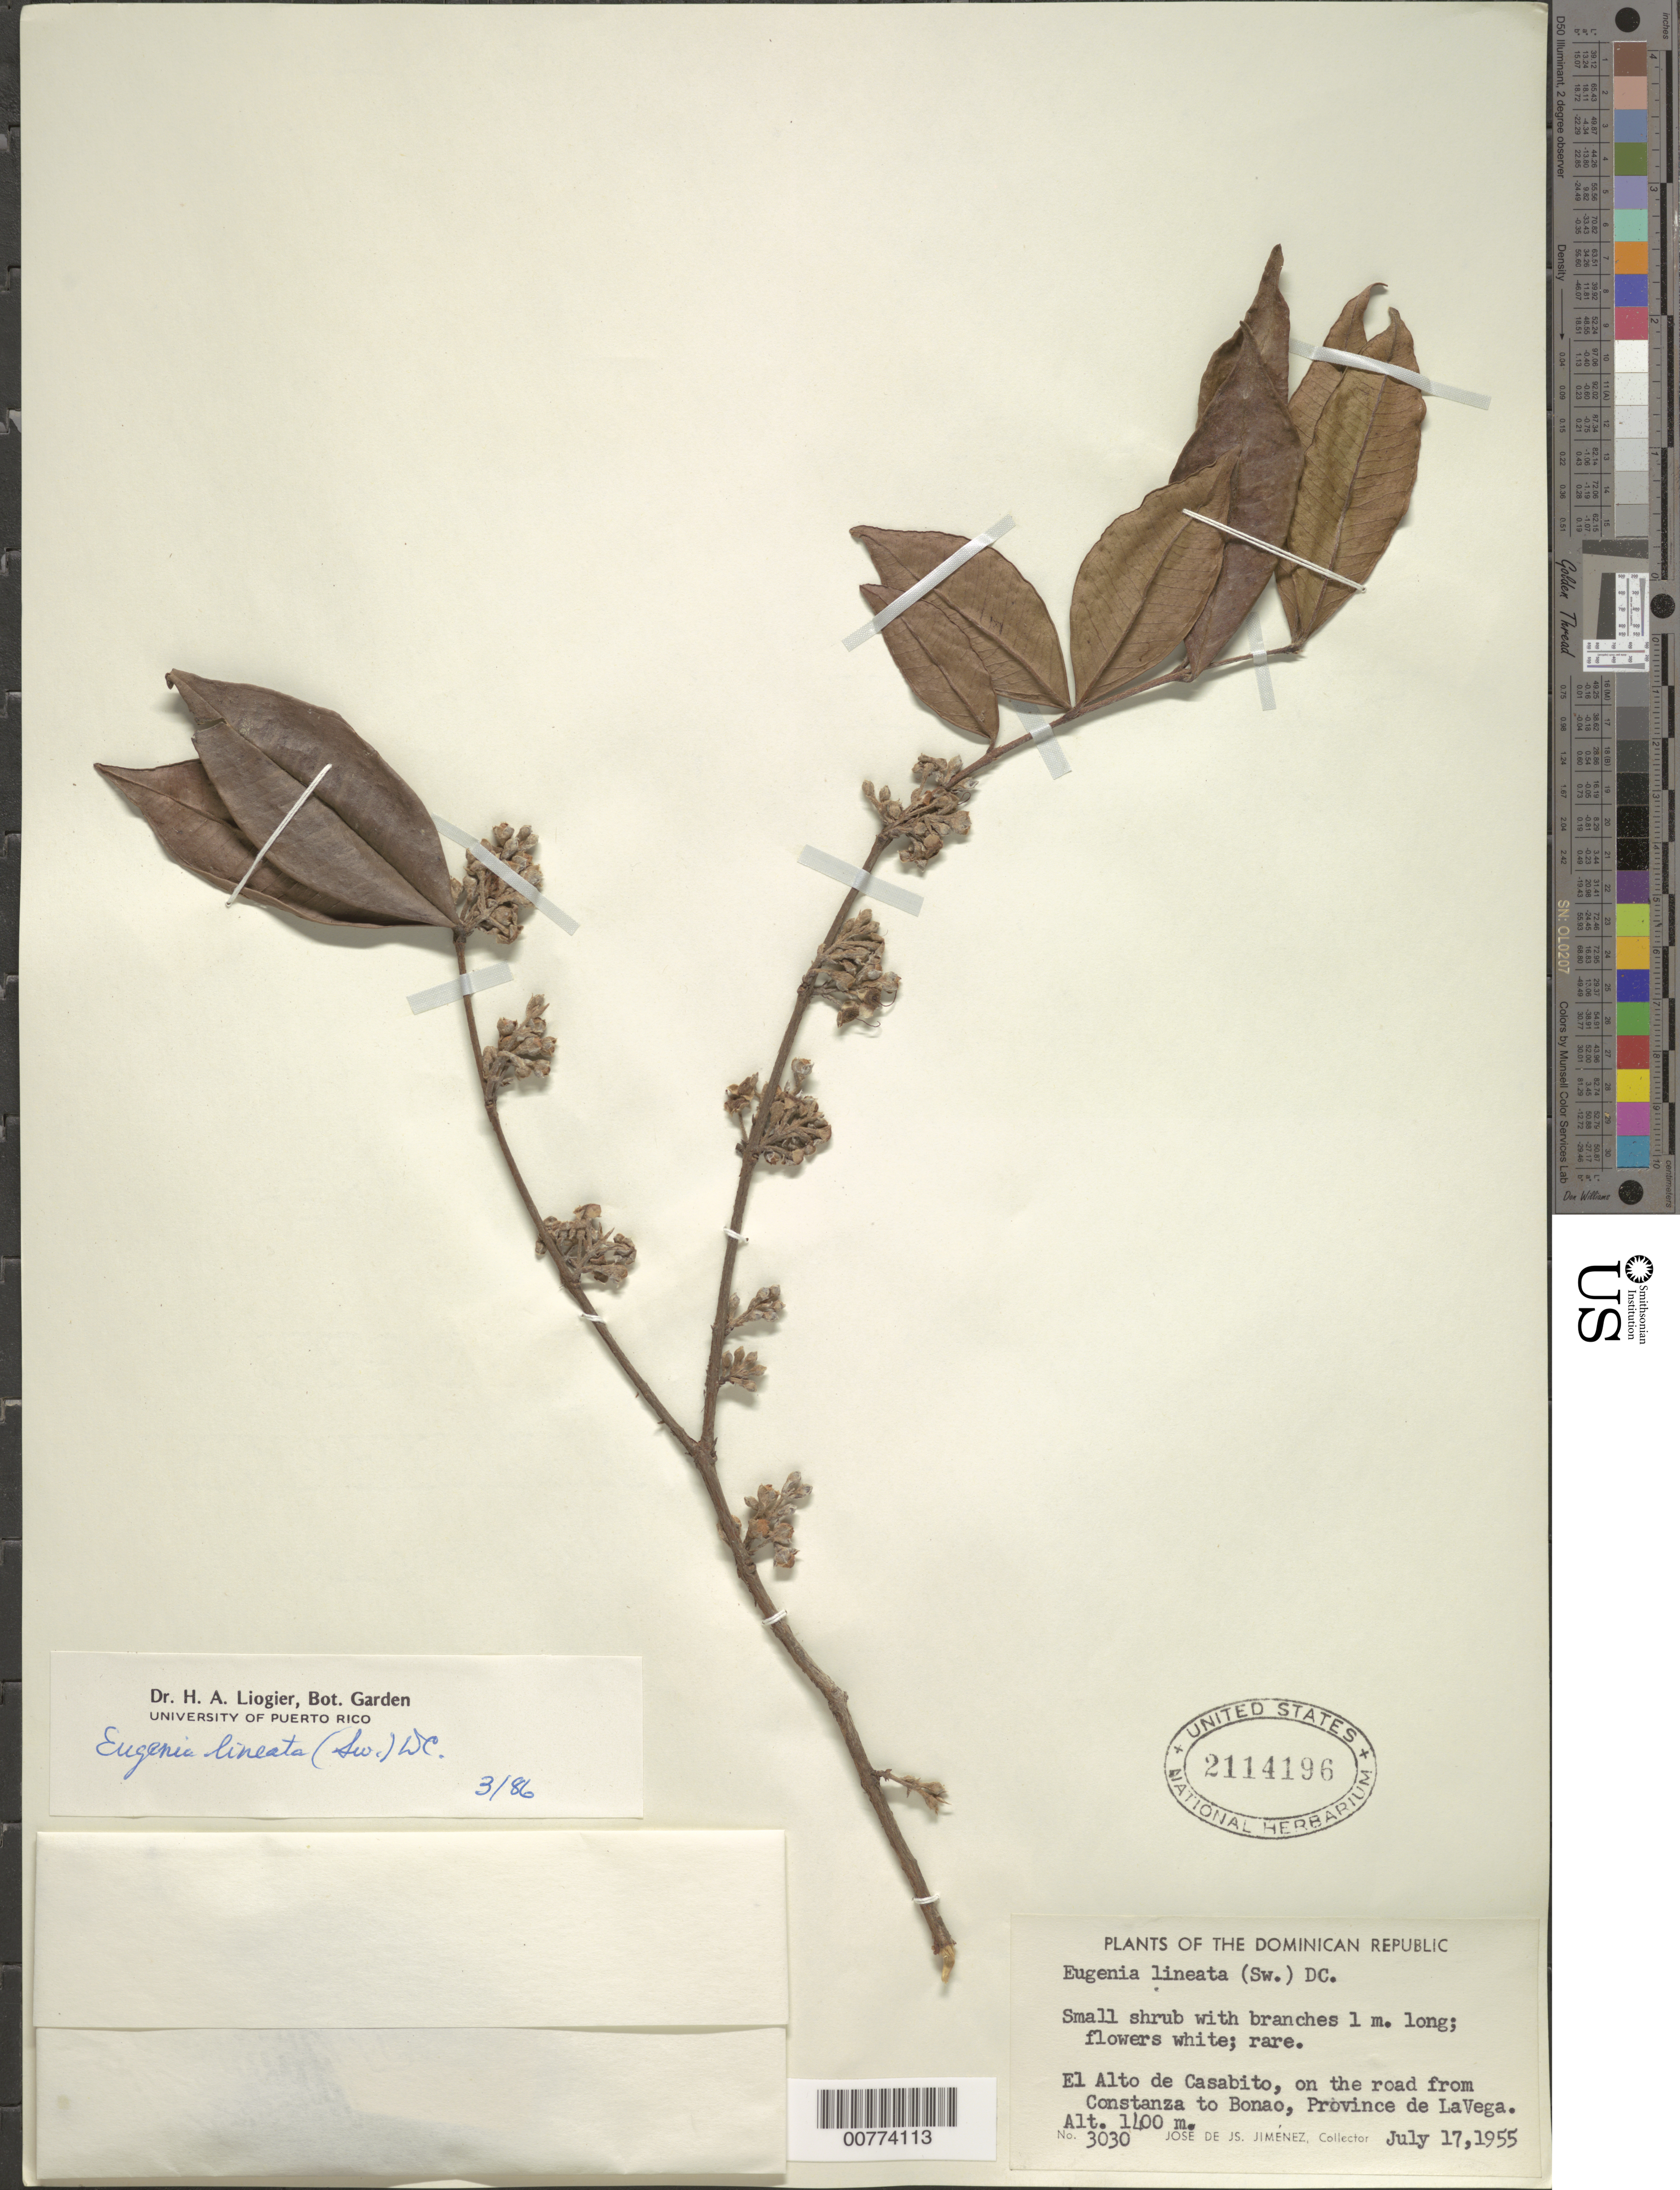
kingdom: Plantae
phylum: Tracheophyta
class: Magnoliopsida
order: Myrtales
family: Myrtaceae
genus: Eugenia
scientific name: Eugenia lineata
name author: (Sw.) DC.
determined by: Liogier, Alain H.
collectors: J. J. Jiménez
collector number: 3030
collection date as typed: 17 Jul 1955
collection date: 1955-07-17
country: Dominican Republic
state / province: La Vega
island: Hispaniola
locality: El Alto de Casabito, on the road from Constanza to Bonao.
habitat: On the road.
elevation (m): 1400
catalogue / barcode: US 2114196